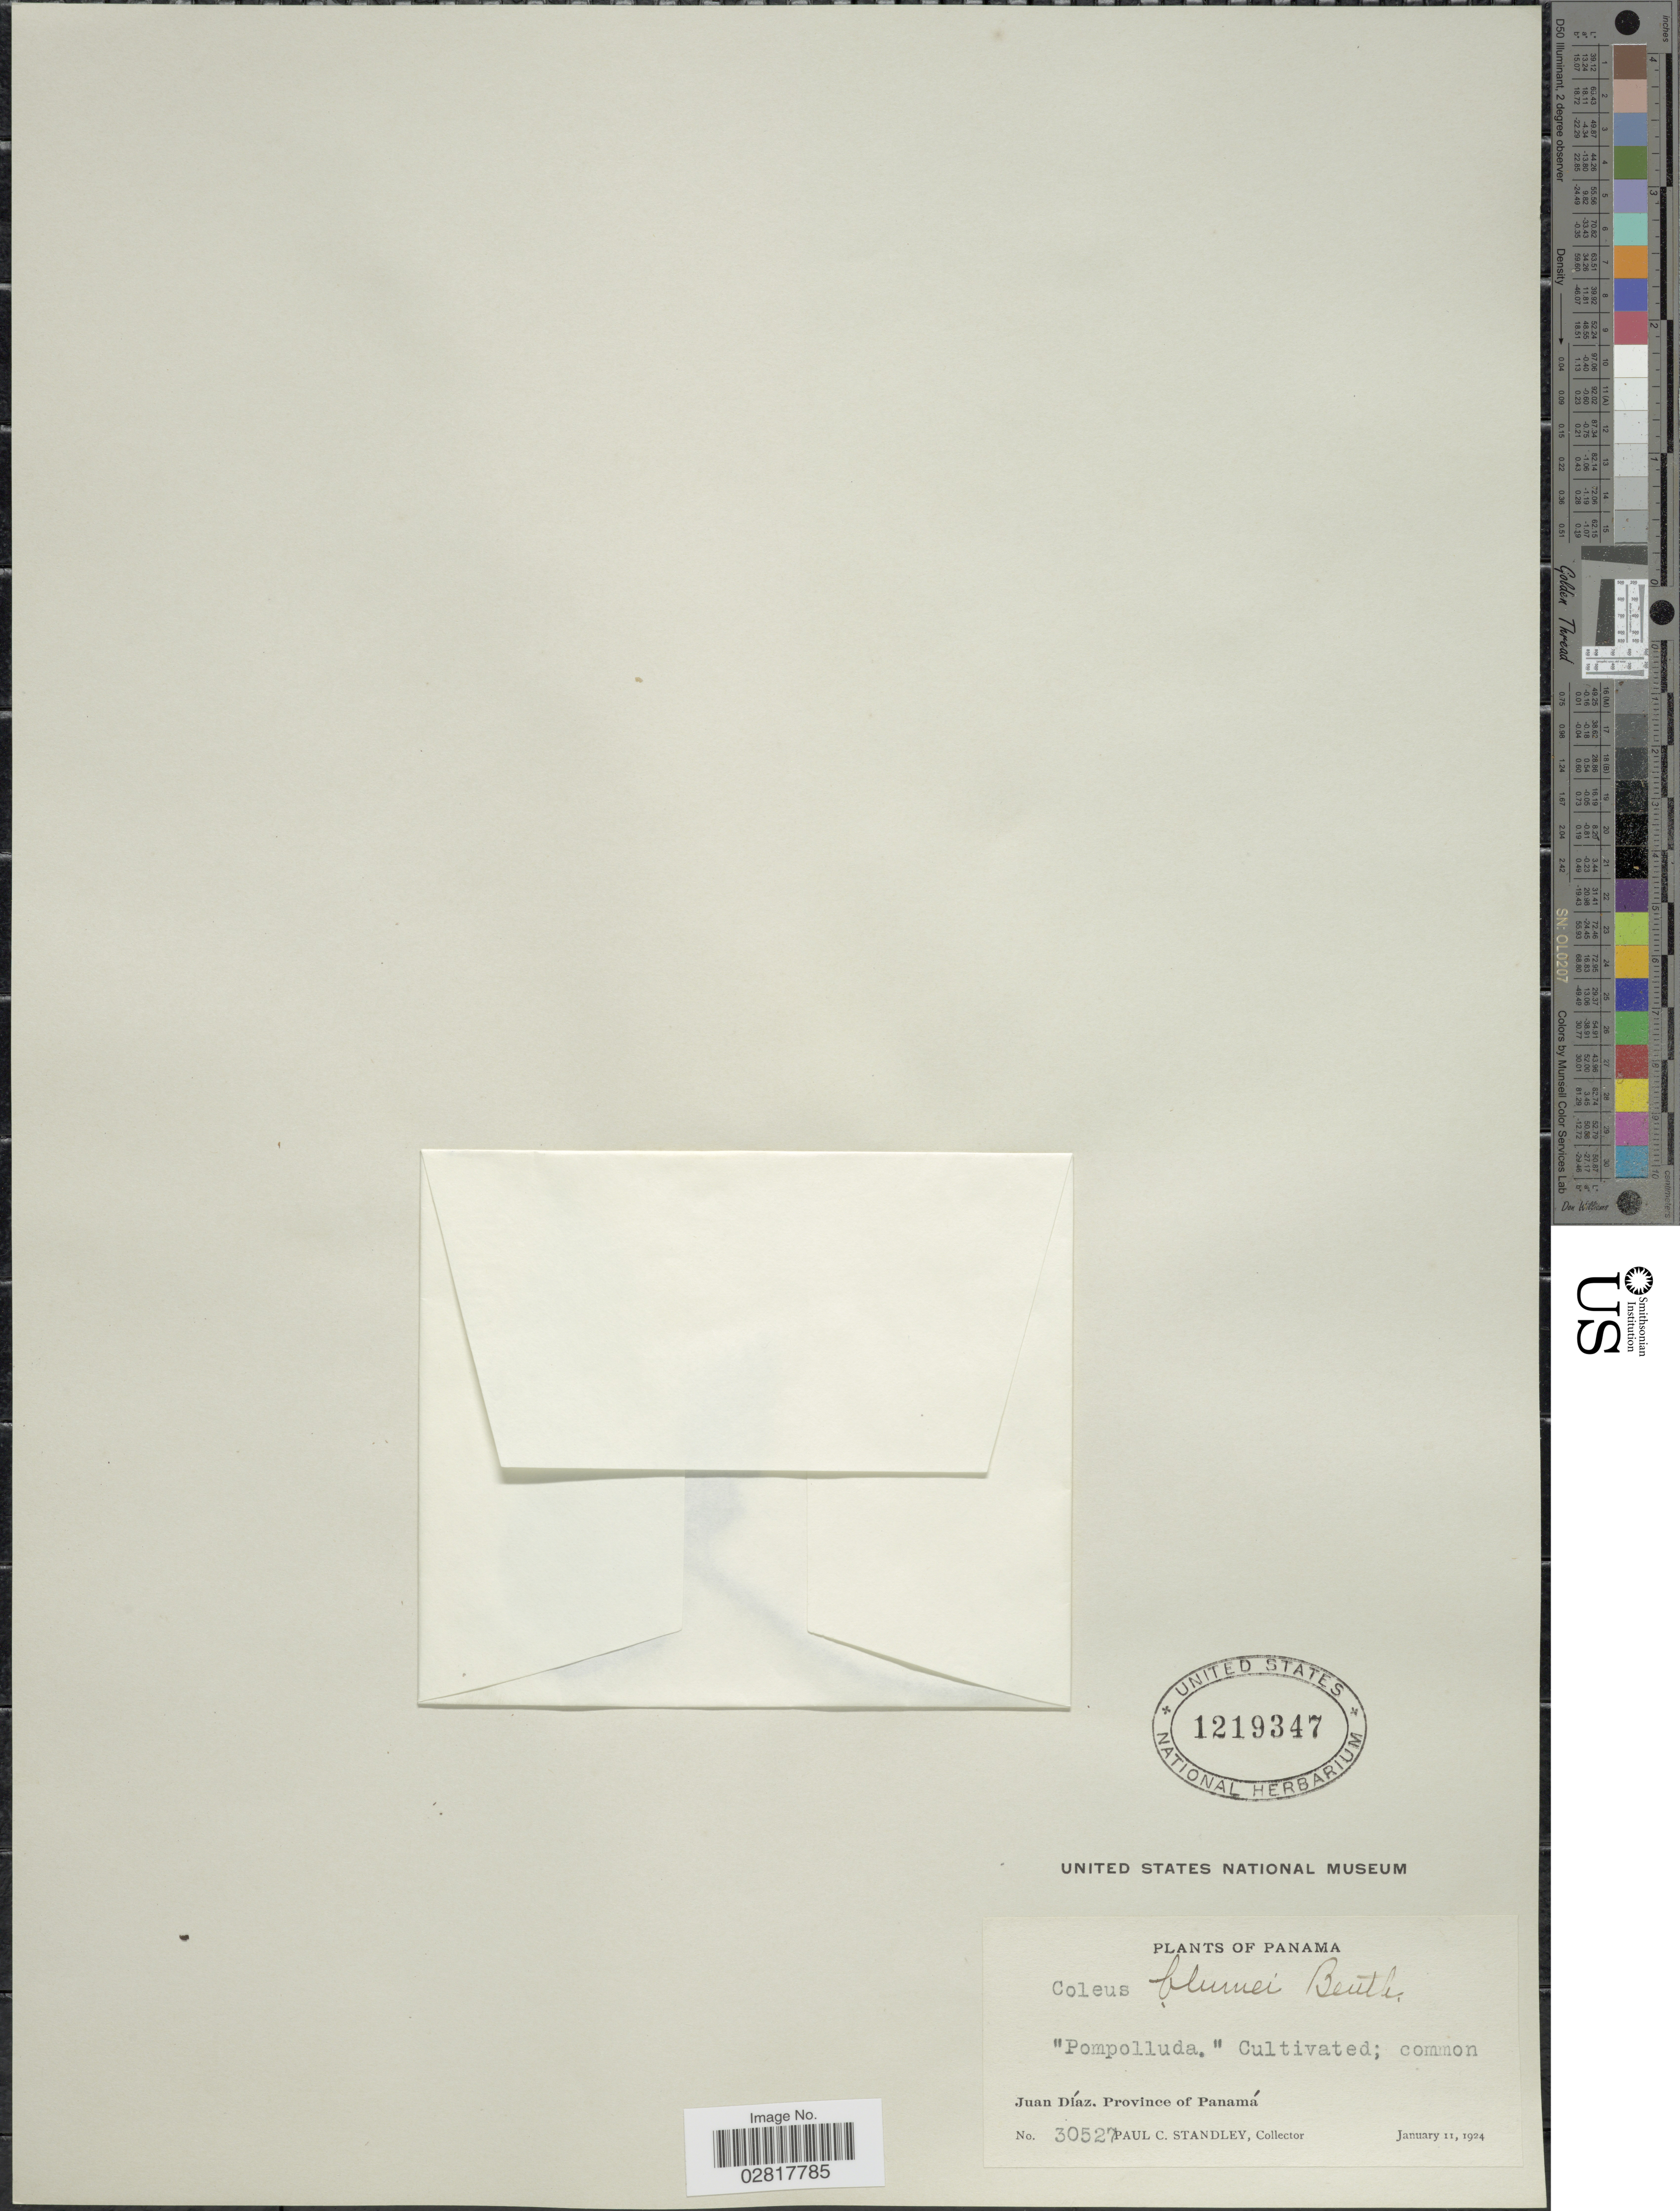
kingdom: Plantae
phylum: Tracheophyta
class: Magnoliopsida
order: Lamiales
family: Lamiaceae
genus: Plectranthus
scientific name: Plectranthus scutellarioides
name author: (L.) R. Br.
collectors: P. C. Standley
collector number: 30527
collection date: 1924-01-11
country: Panama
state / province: Panamá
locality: Juan Díaz. Province of Panamá.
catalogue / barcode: US 1219347